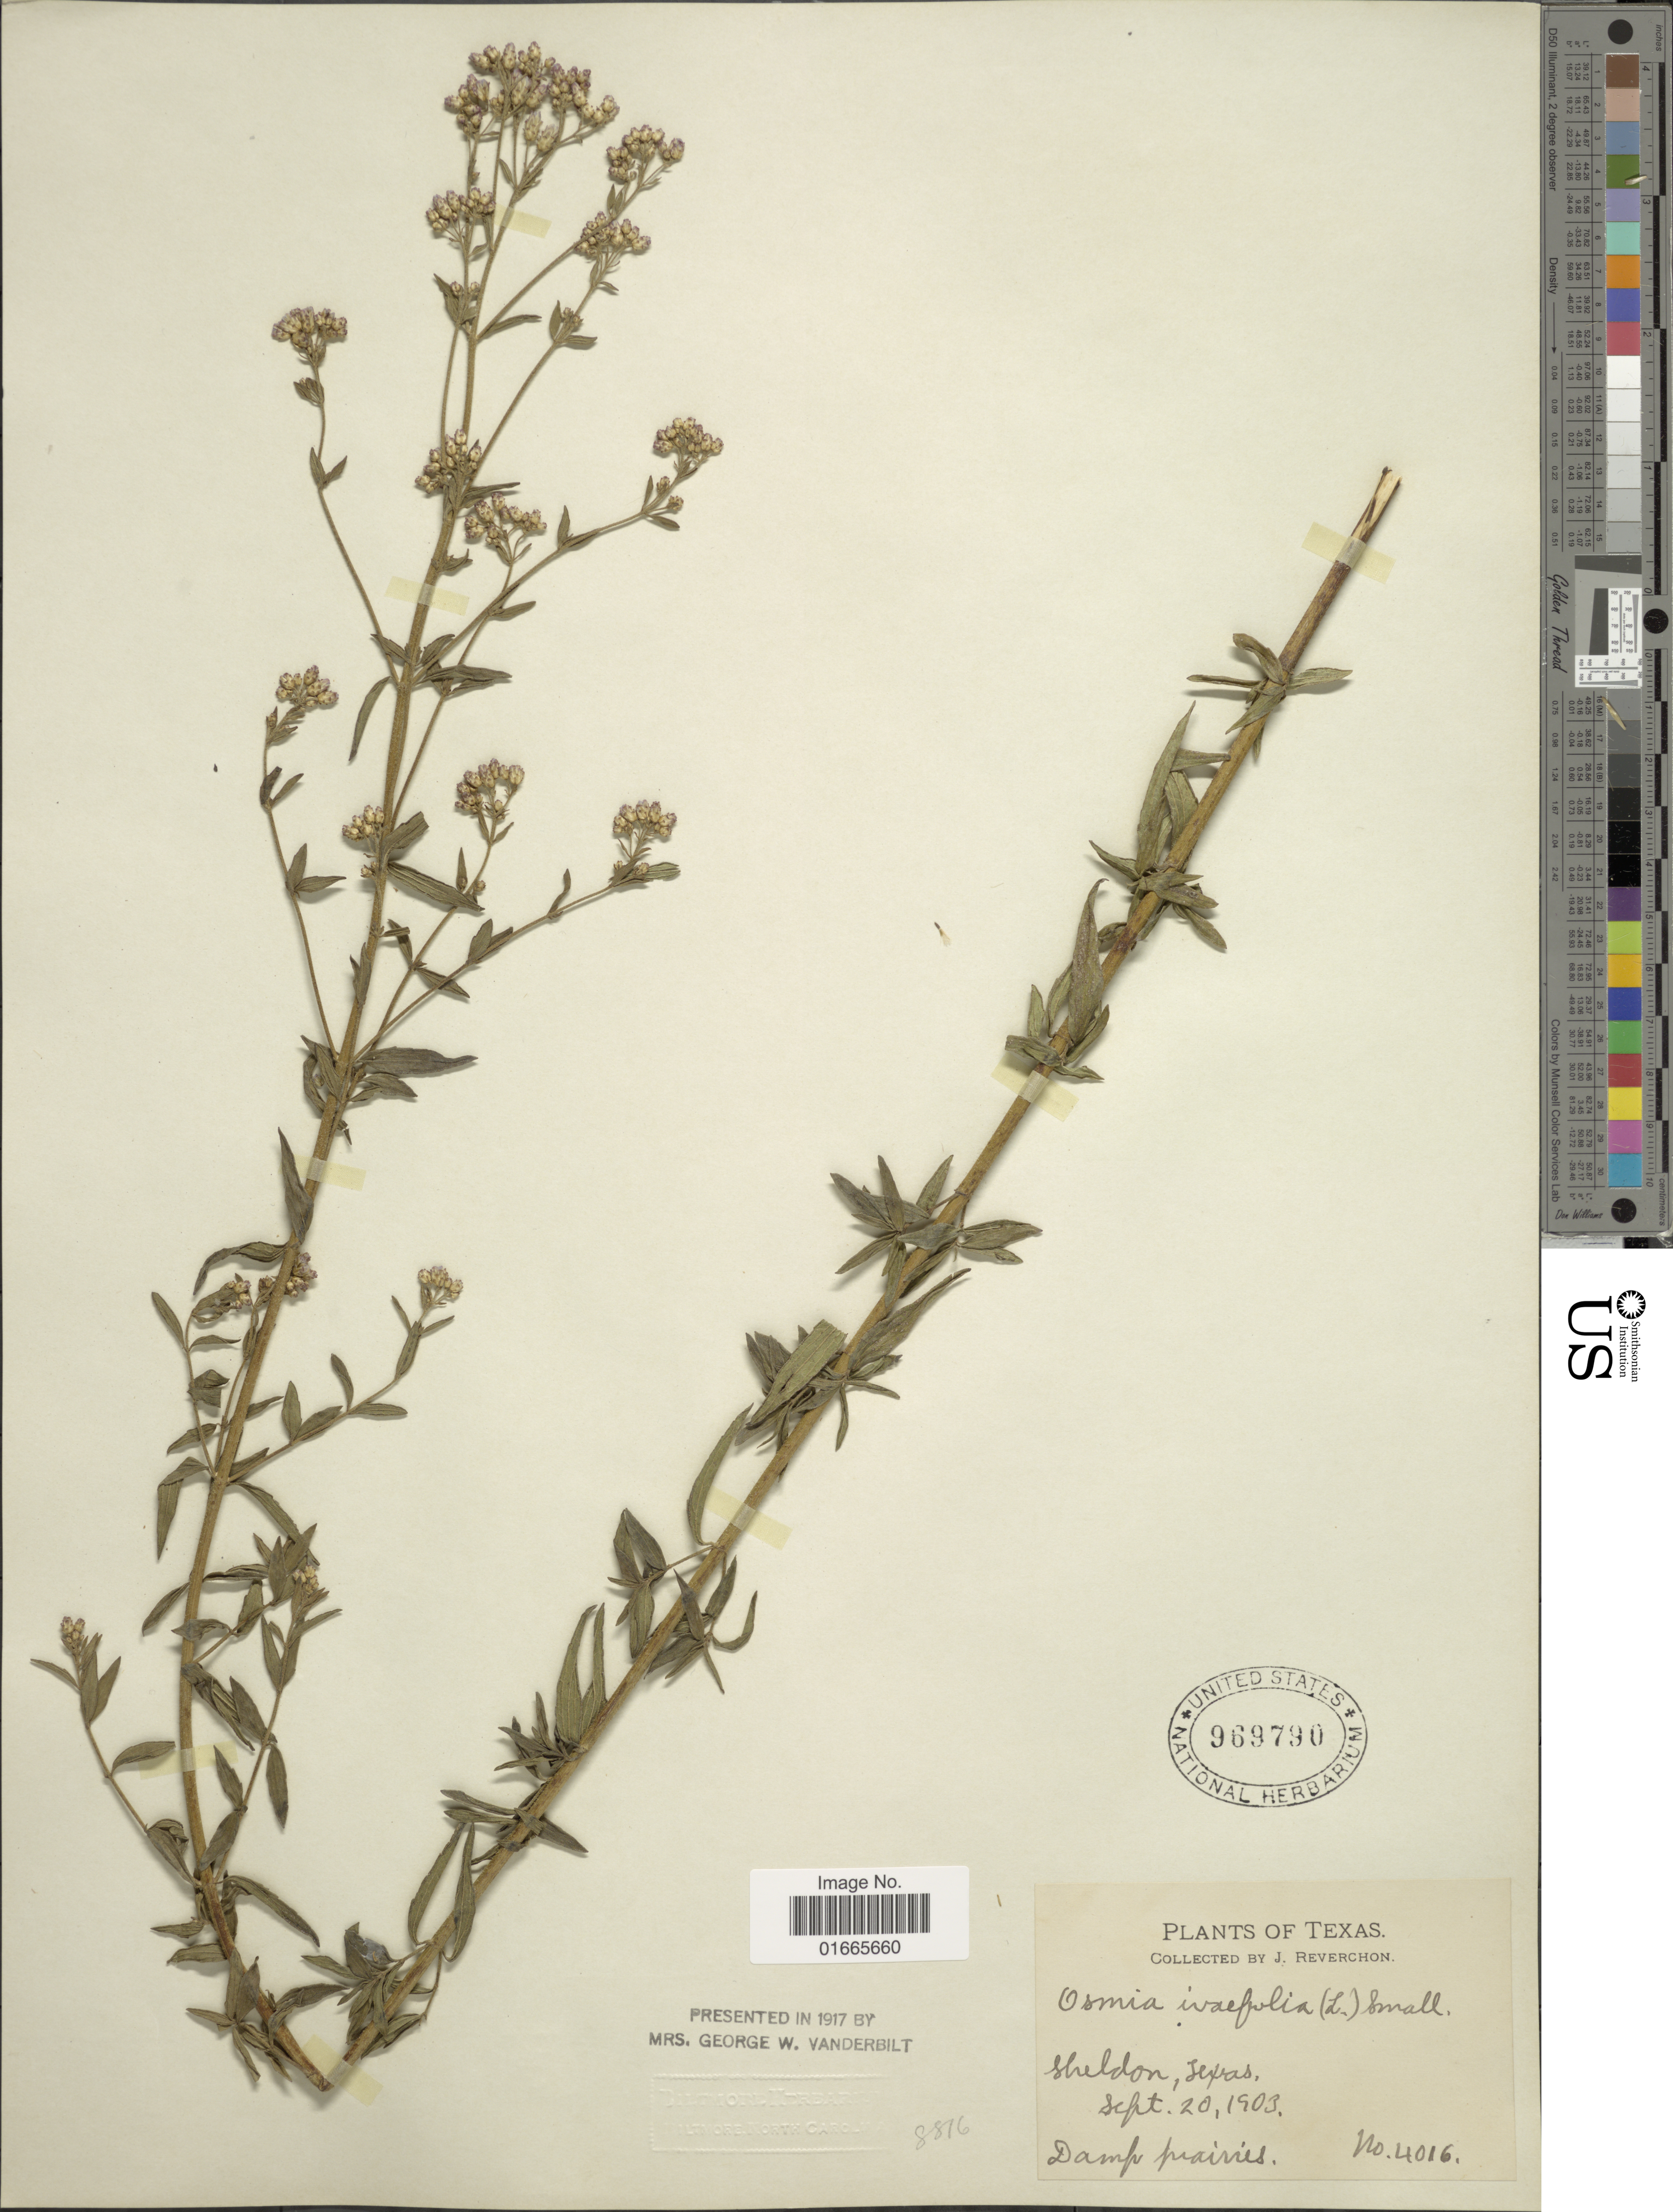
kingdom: Plantae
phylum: Tracheophyta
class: Magnoliopsida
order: Asterales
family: Asteraceae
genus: Chromolaena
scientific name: Chromolaena ivaefolia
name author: (L.) R.M. King & H. Rob.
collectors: J. Reverchon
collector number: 4016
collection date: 1903-09-20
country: United States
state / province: Texas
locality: Sheldon, Texas.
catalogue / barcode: US 969790